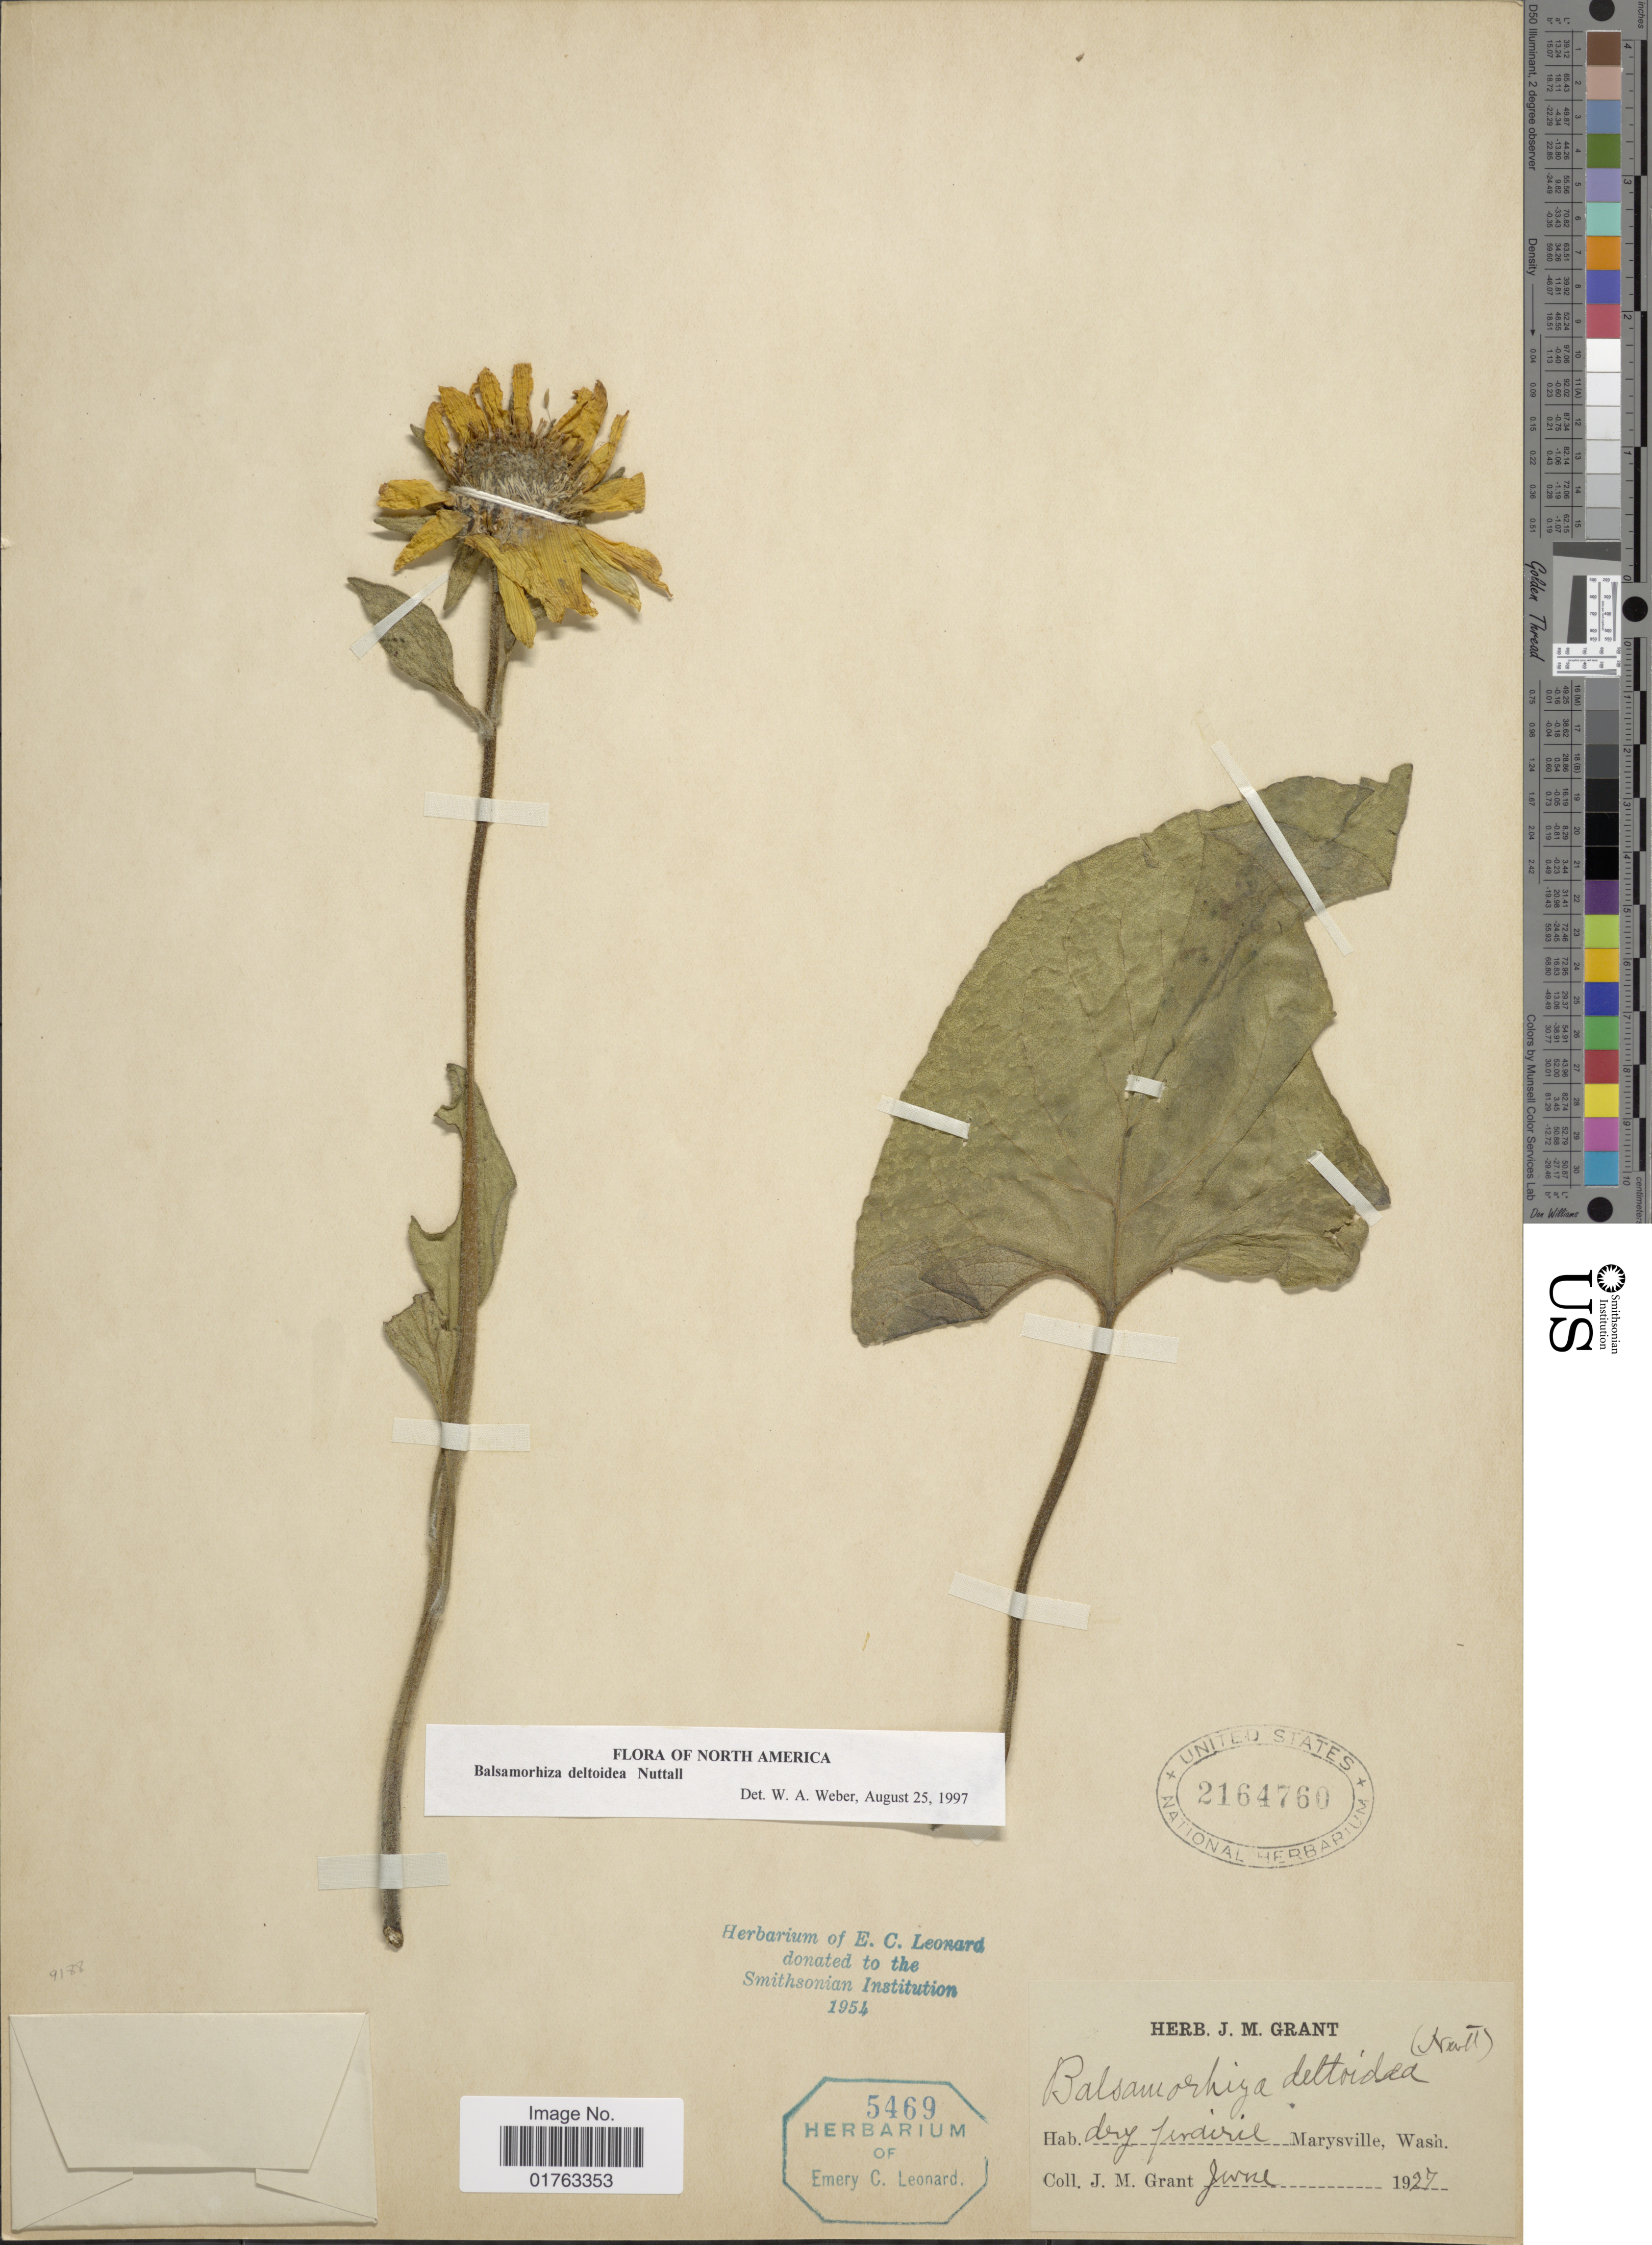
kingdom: Plantae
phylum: Tracheophyta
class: Magnoliopsida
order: Asterales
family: Asteraceae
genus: Balsamorhiza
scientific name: Balsamorhiza deltoidea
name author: Nutt.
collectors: J. M. Grant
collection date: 1927-06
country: United States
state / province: Washington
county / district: Snohomish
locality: Marysville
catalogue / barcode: US 2164760